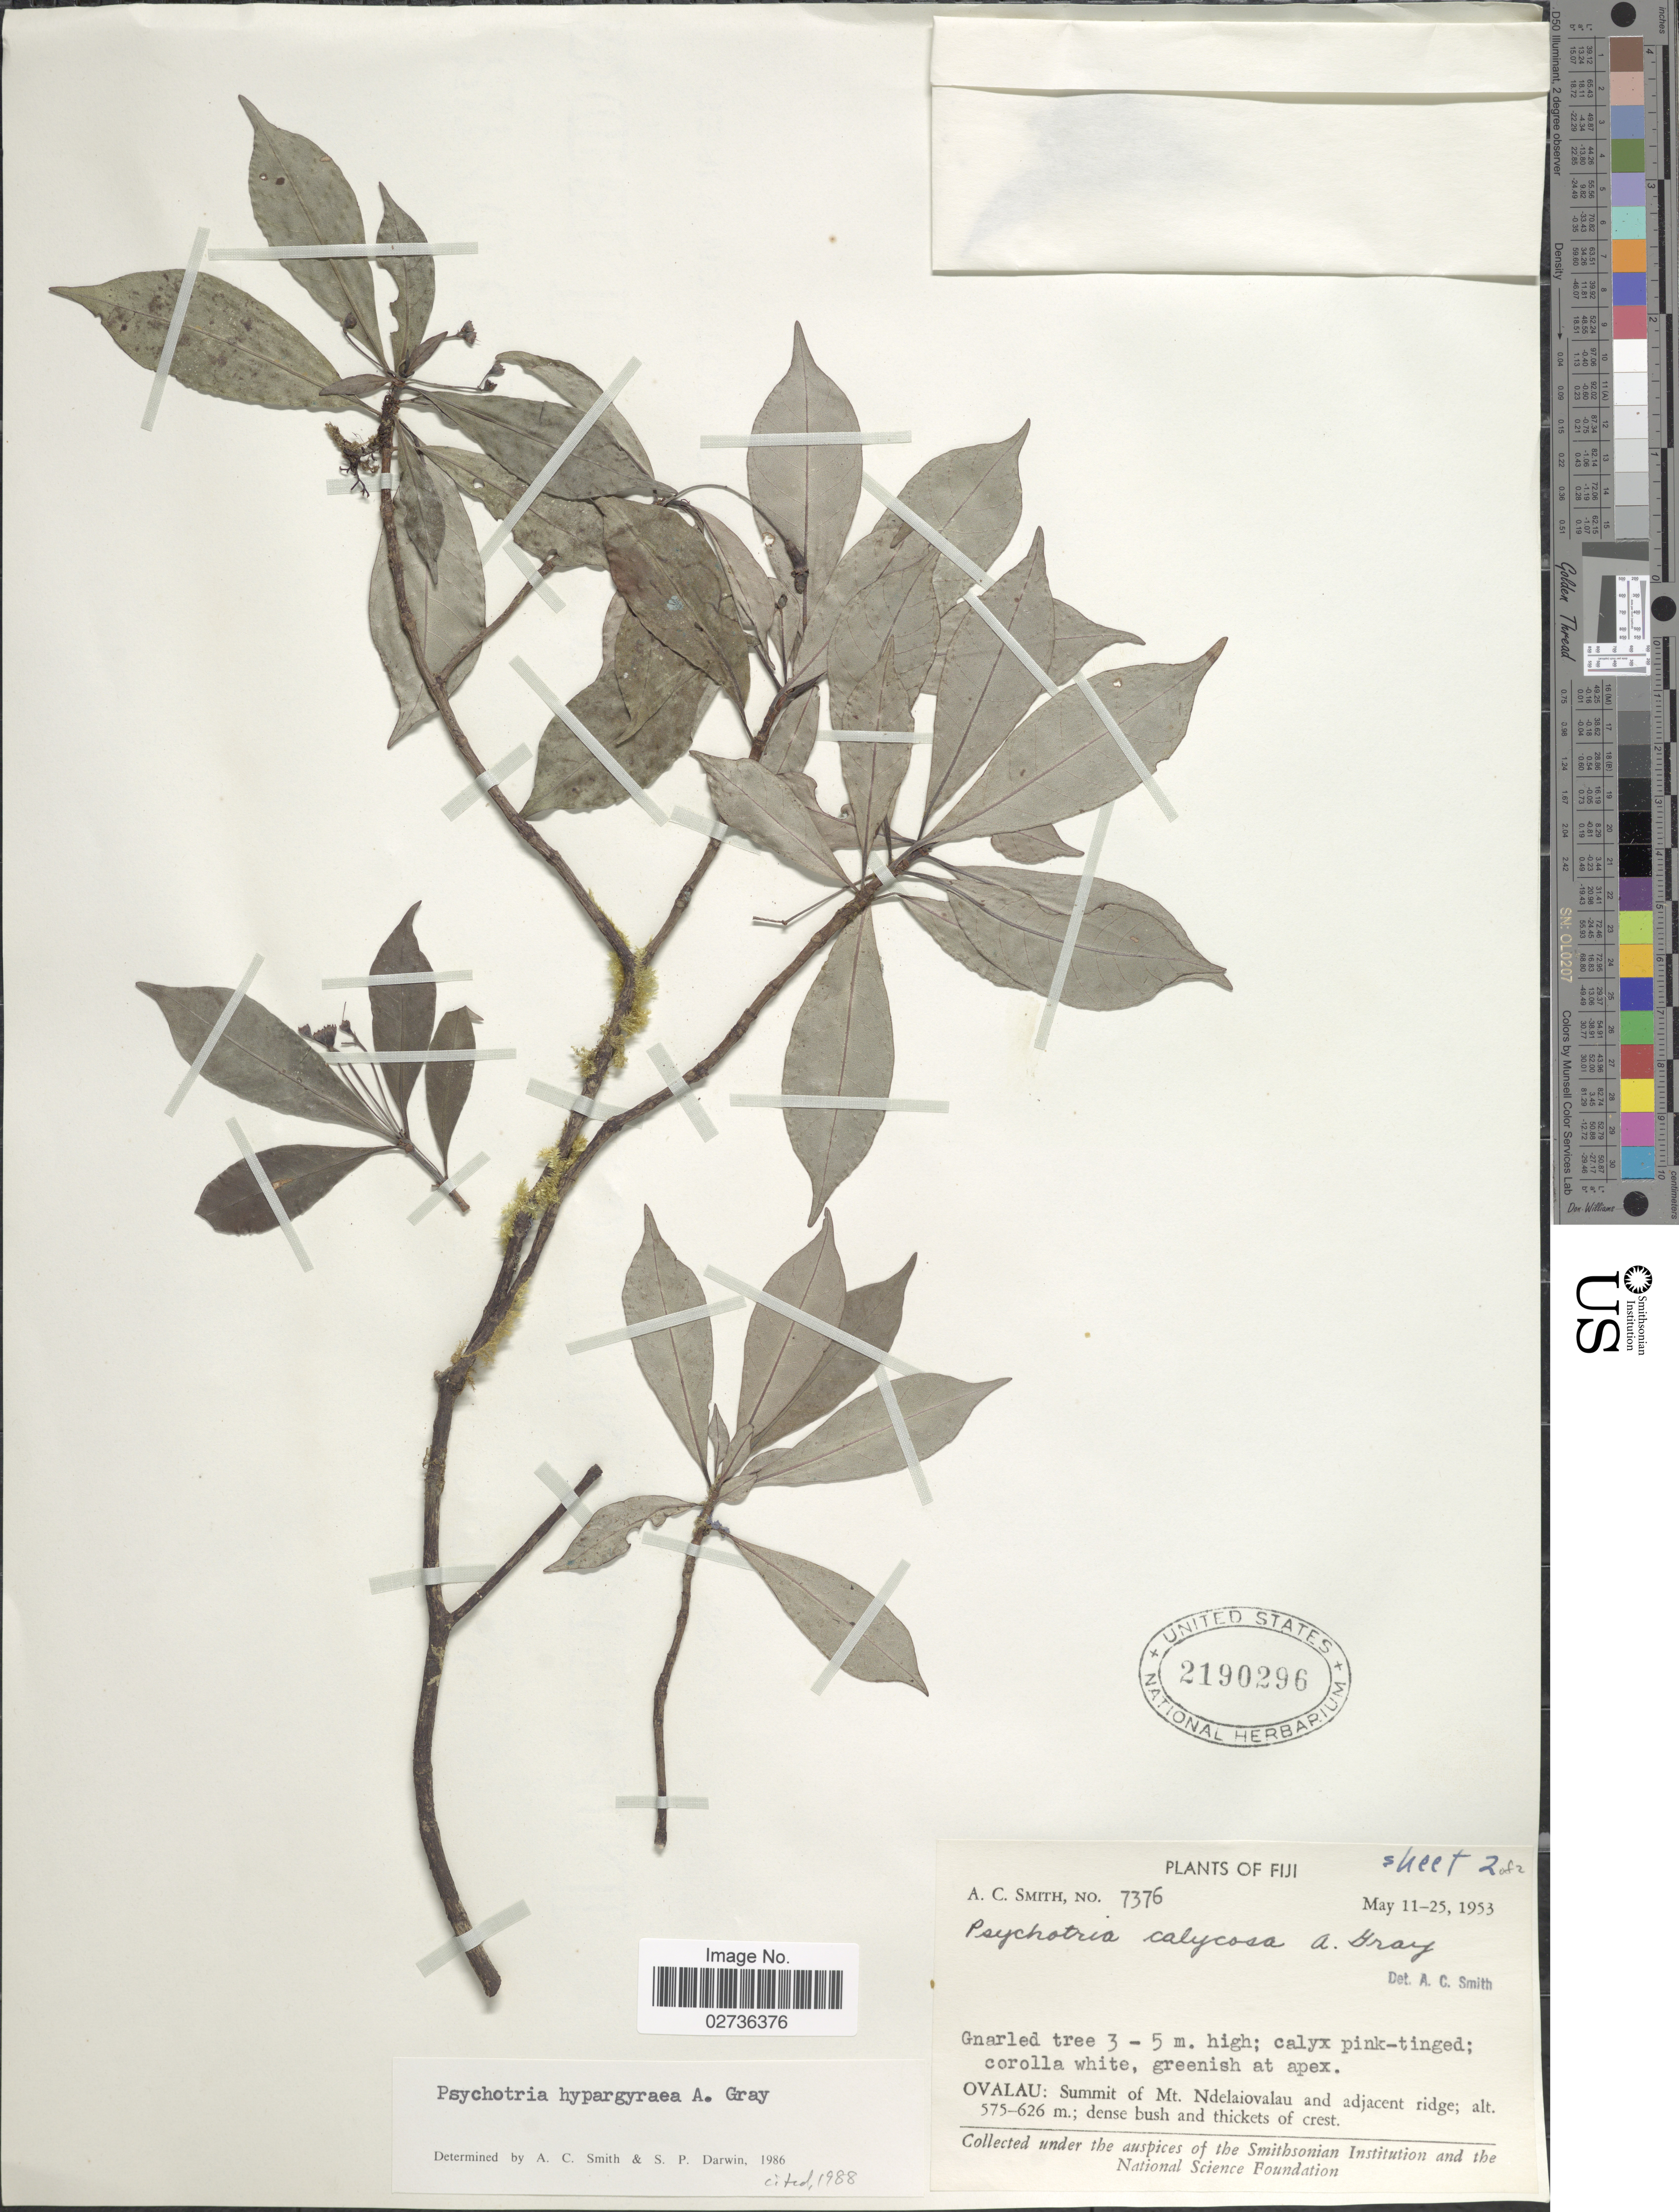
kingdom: Plantae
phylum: Tracheophyta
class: Magnoliopsida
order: Gentianales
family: Rubiaceae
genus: Psychotria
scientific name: Psychotria hypargyraea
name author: A. Gray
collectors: A. C. Smith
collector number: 7376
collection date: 1953-05-11/1953-05-25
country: Fiji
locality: Ovalau: Summit of Mt. Ndelaiovalau and adjacent ridge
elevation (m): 575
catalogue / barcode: US 2190296